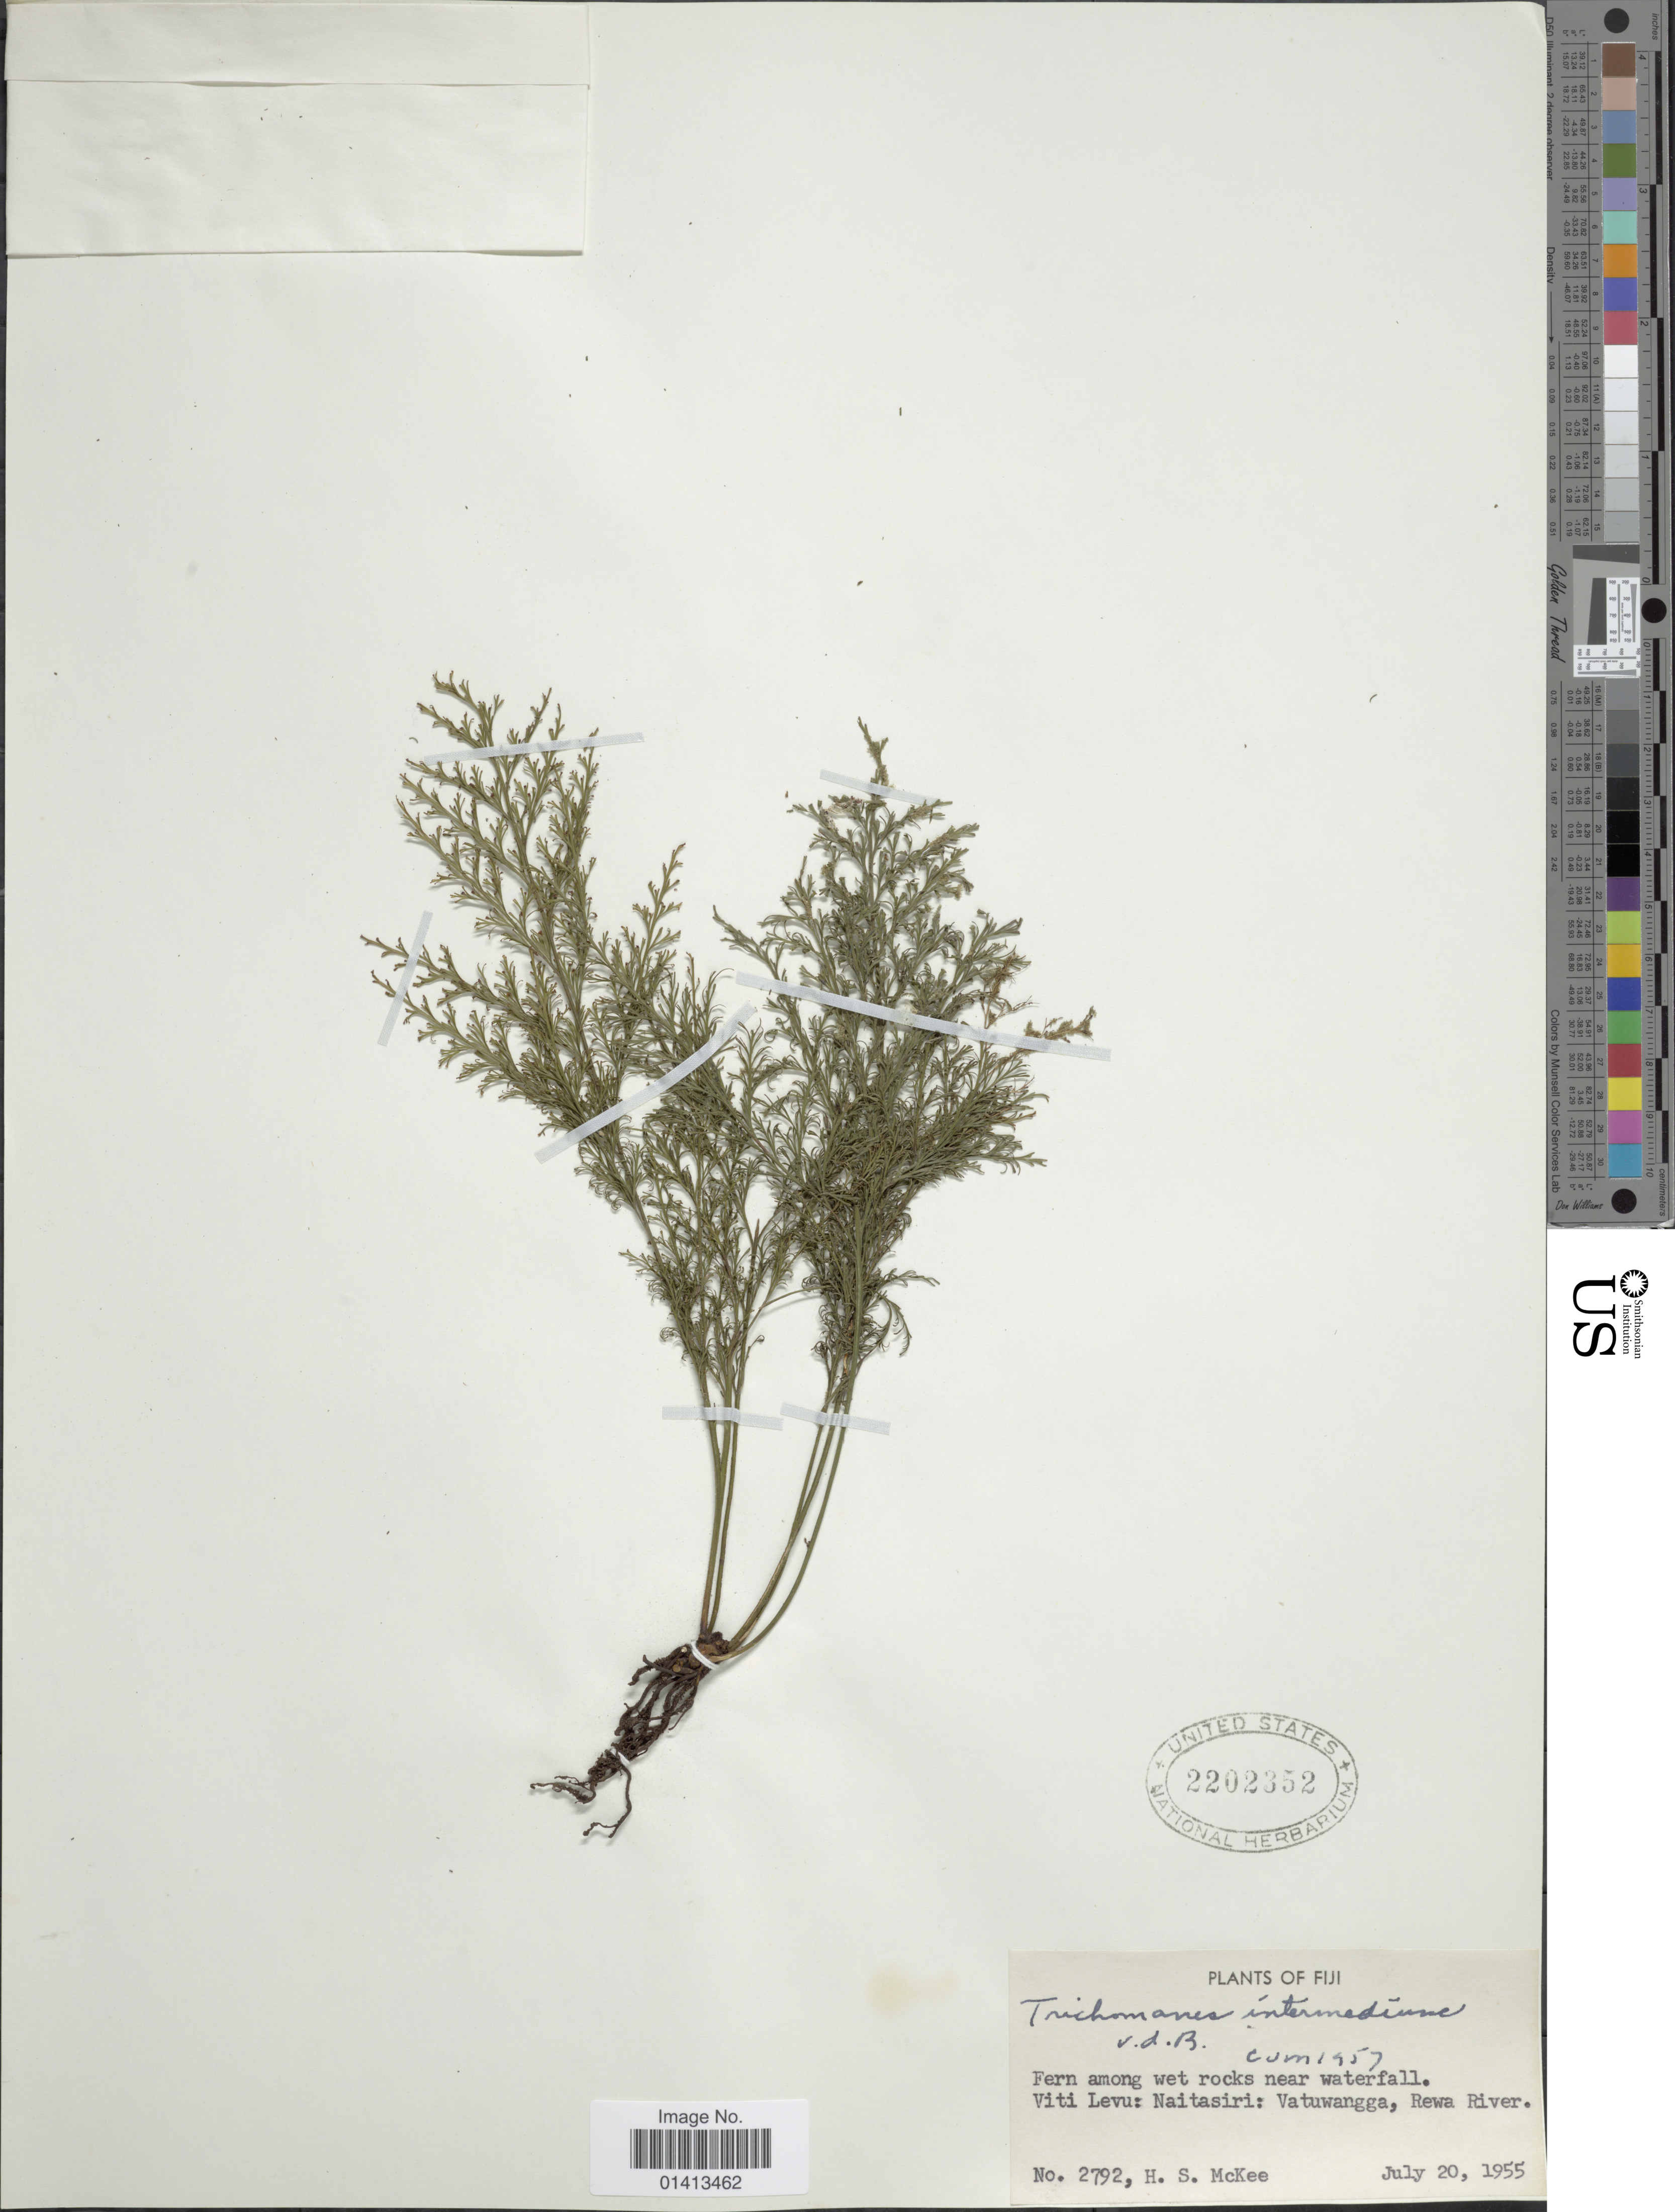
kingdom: Plantae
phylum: Tracheophyta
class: Polypodiopsida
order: Hymenophyllales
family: Hymenophyllaceae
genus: Crepidomanes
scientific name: Crepidomanes intermedium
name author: (Bosch) Ebihara & K. Iwats.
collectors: H. S. McKee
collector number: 2792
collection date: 1955-07-20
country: Fiji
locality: Fern among wet rocks near waterfall, Viti Levu: Naitasiri: Vatuwangga, Rewa River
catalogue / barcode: US 2202352